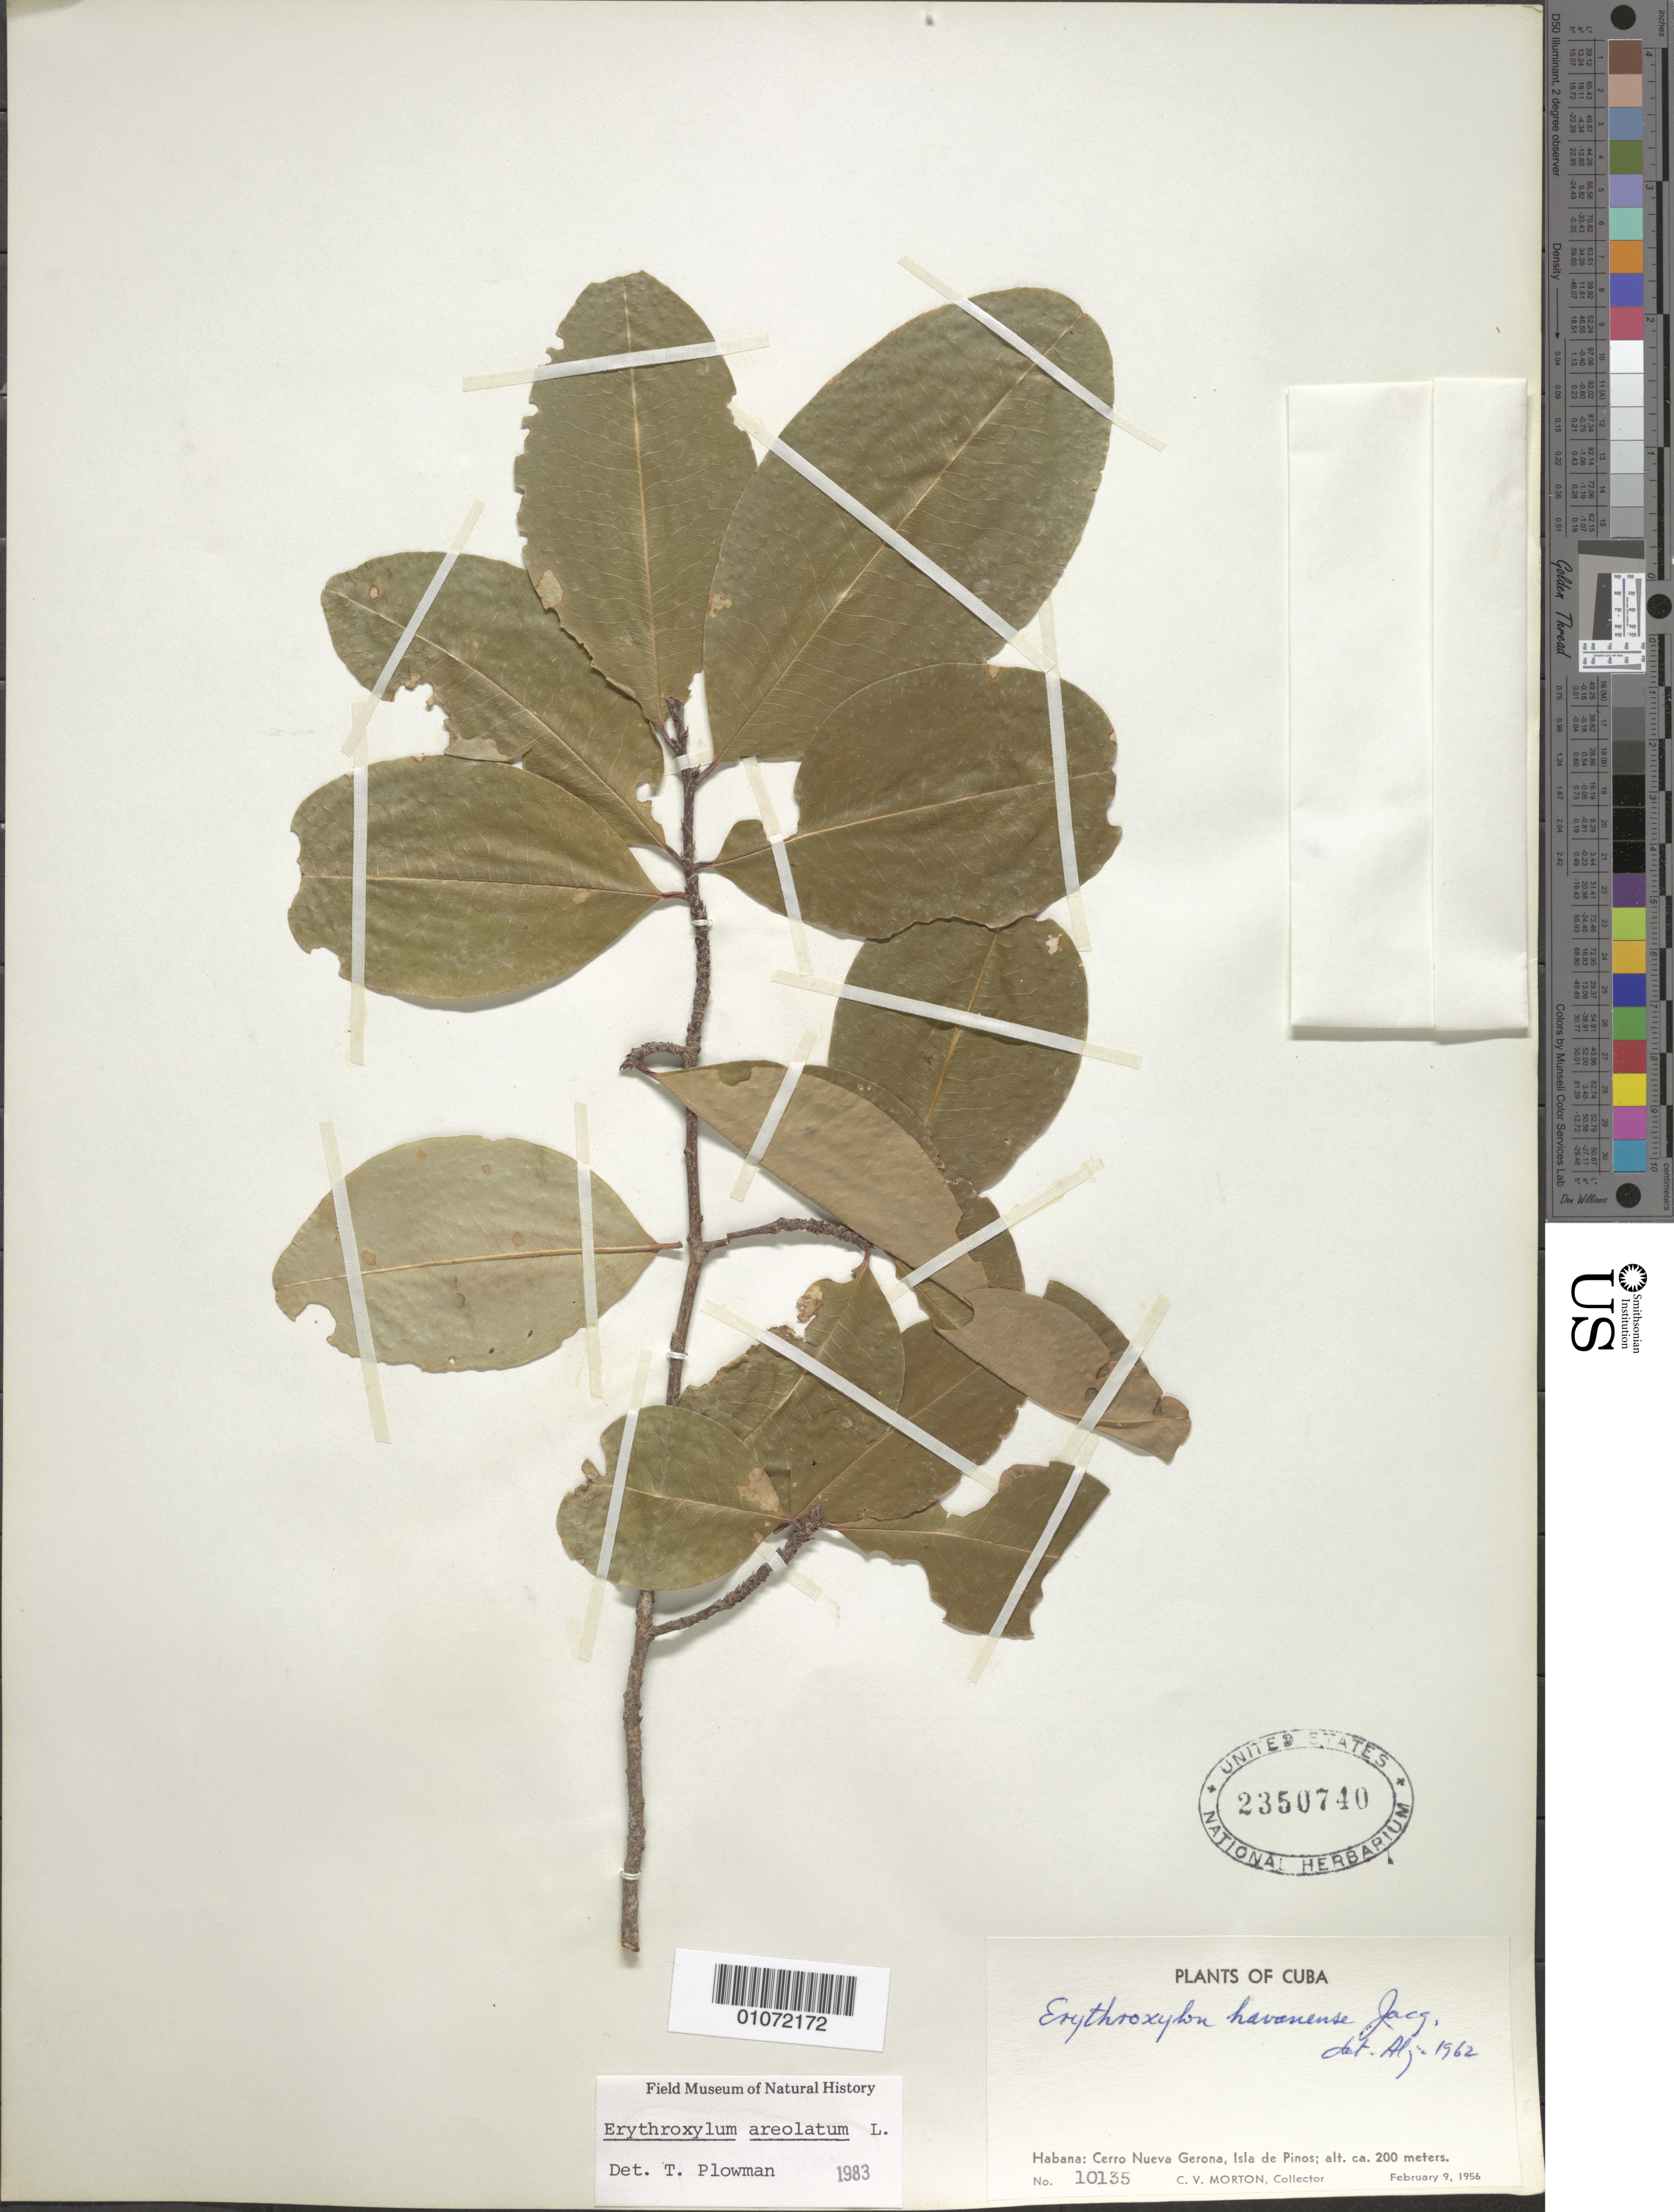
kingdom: Plantae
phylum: Tracheophyta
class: Magnoliopsida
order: Malpighiales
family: Erythroxylaceae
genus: Erythroxylum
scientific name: Erythroxylum aerolatum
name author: L.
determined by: Plowman, T.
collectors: C. V. Morton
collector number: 10135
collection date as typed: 09 Feb 1956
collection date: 1956-02-09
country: Cuba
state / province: Isla de La Juventud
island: Isla de la Juventud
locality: Isle of Pines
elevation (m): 200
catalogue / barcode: US 2350740